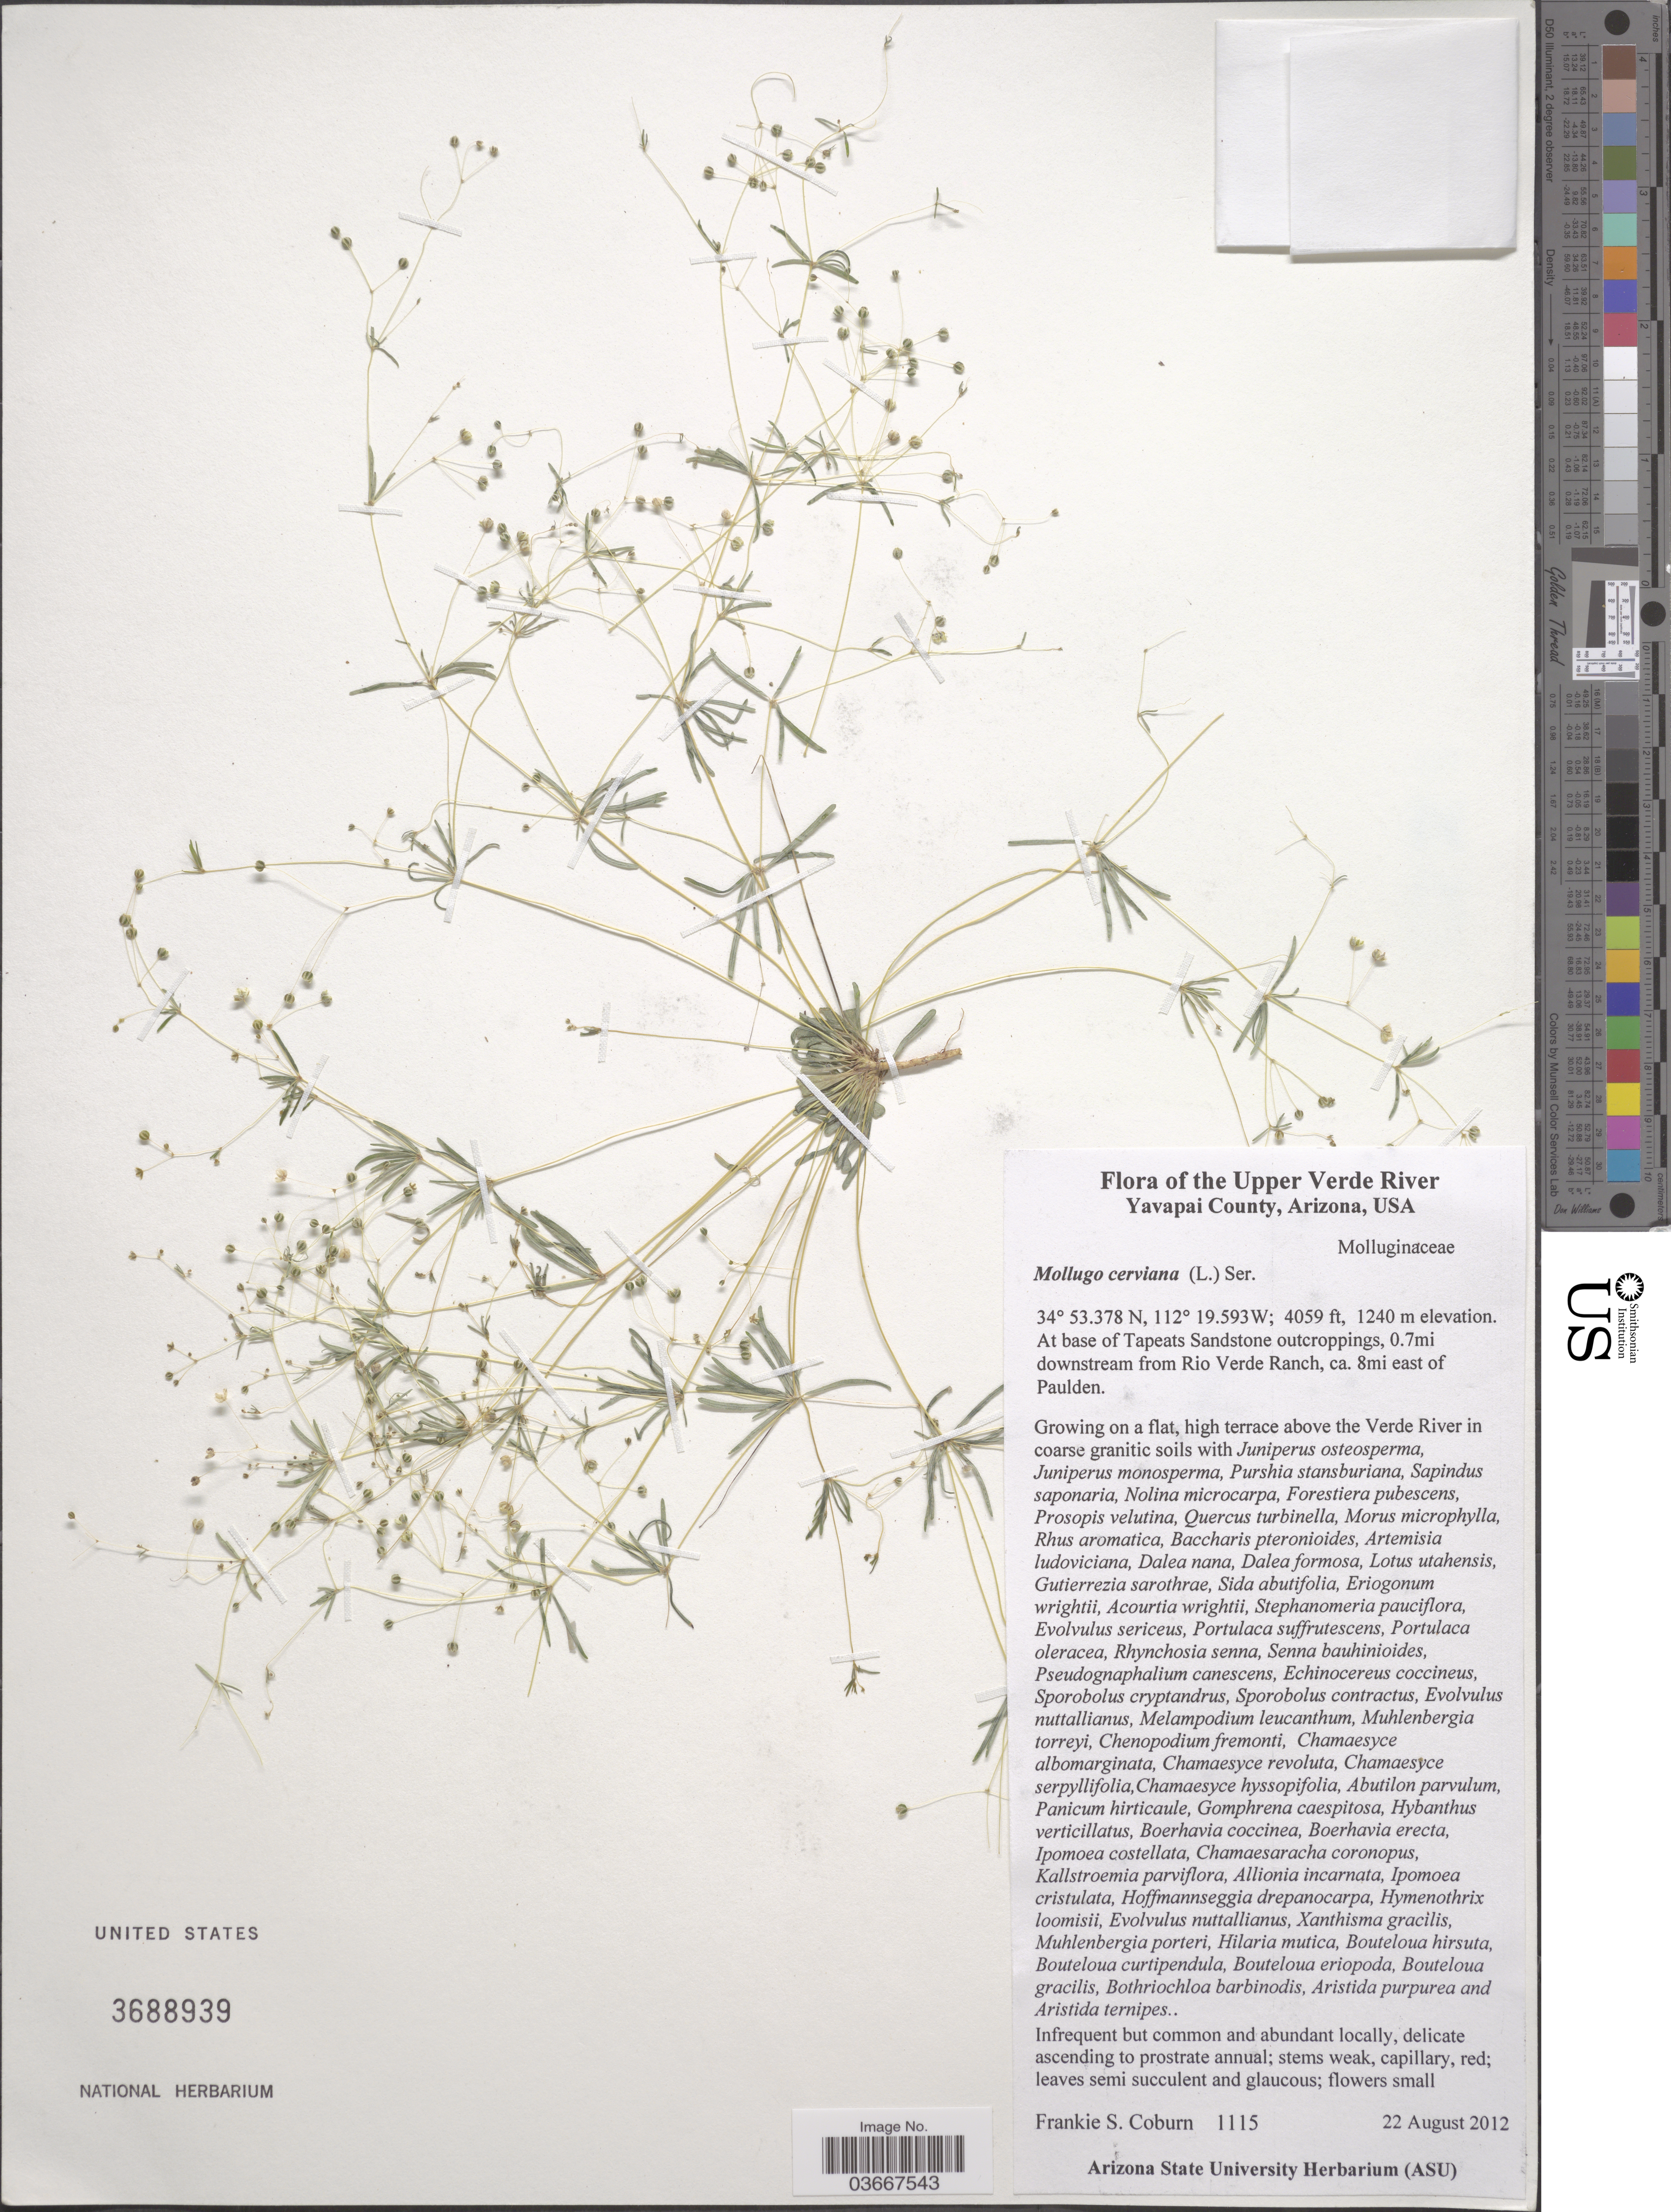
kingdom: Plantae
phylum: Tracheophyta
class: Magnoliopsida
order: Caryophyllales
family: Molluginaceae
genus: Hypertelis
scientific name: Hypertelis umbellata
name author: (Forssk.) Thulin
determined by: Strong, Mark T., (BOT), Smithsonian Institution - National Museum of Natural History (UNITED STATES)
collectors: F. Coburn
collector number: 1115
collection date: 2012-08-22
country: United States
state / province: Arizona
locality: The Upper Verde River. Yavapai County. At base of Tapeats Sandstone outcroppings, 0.7mi downstream from Rio Verde Ranch, ca. 8mi east of Paulden.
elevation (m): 1237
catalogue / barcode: US 3688939